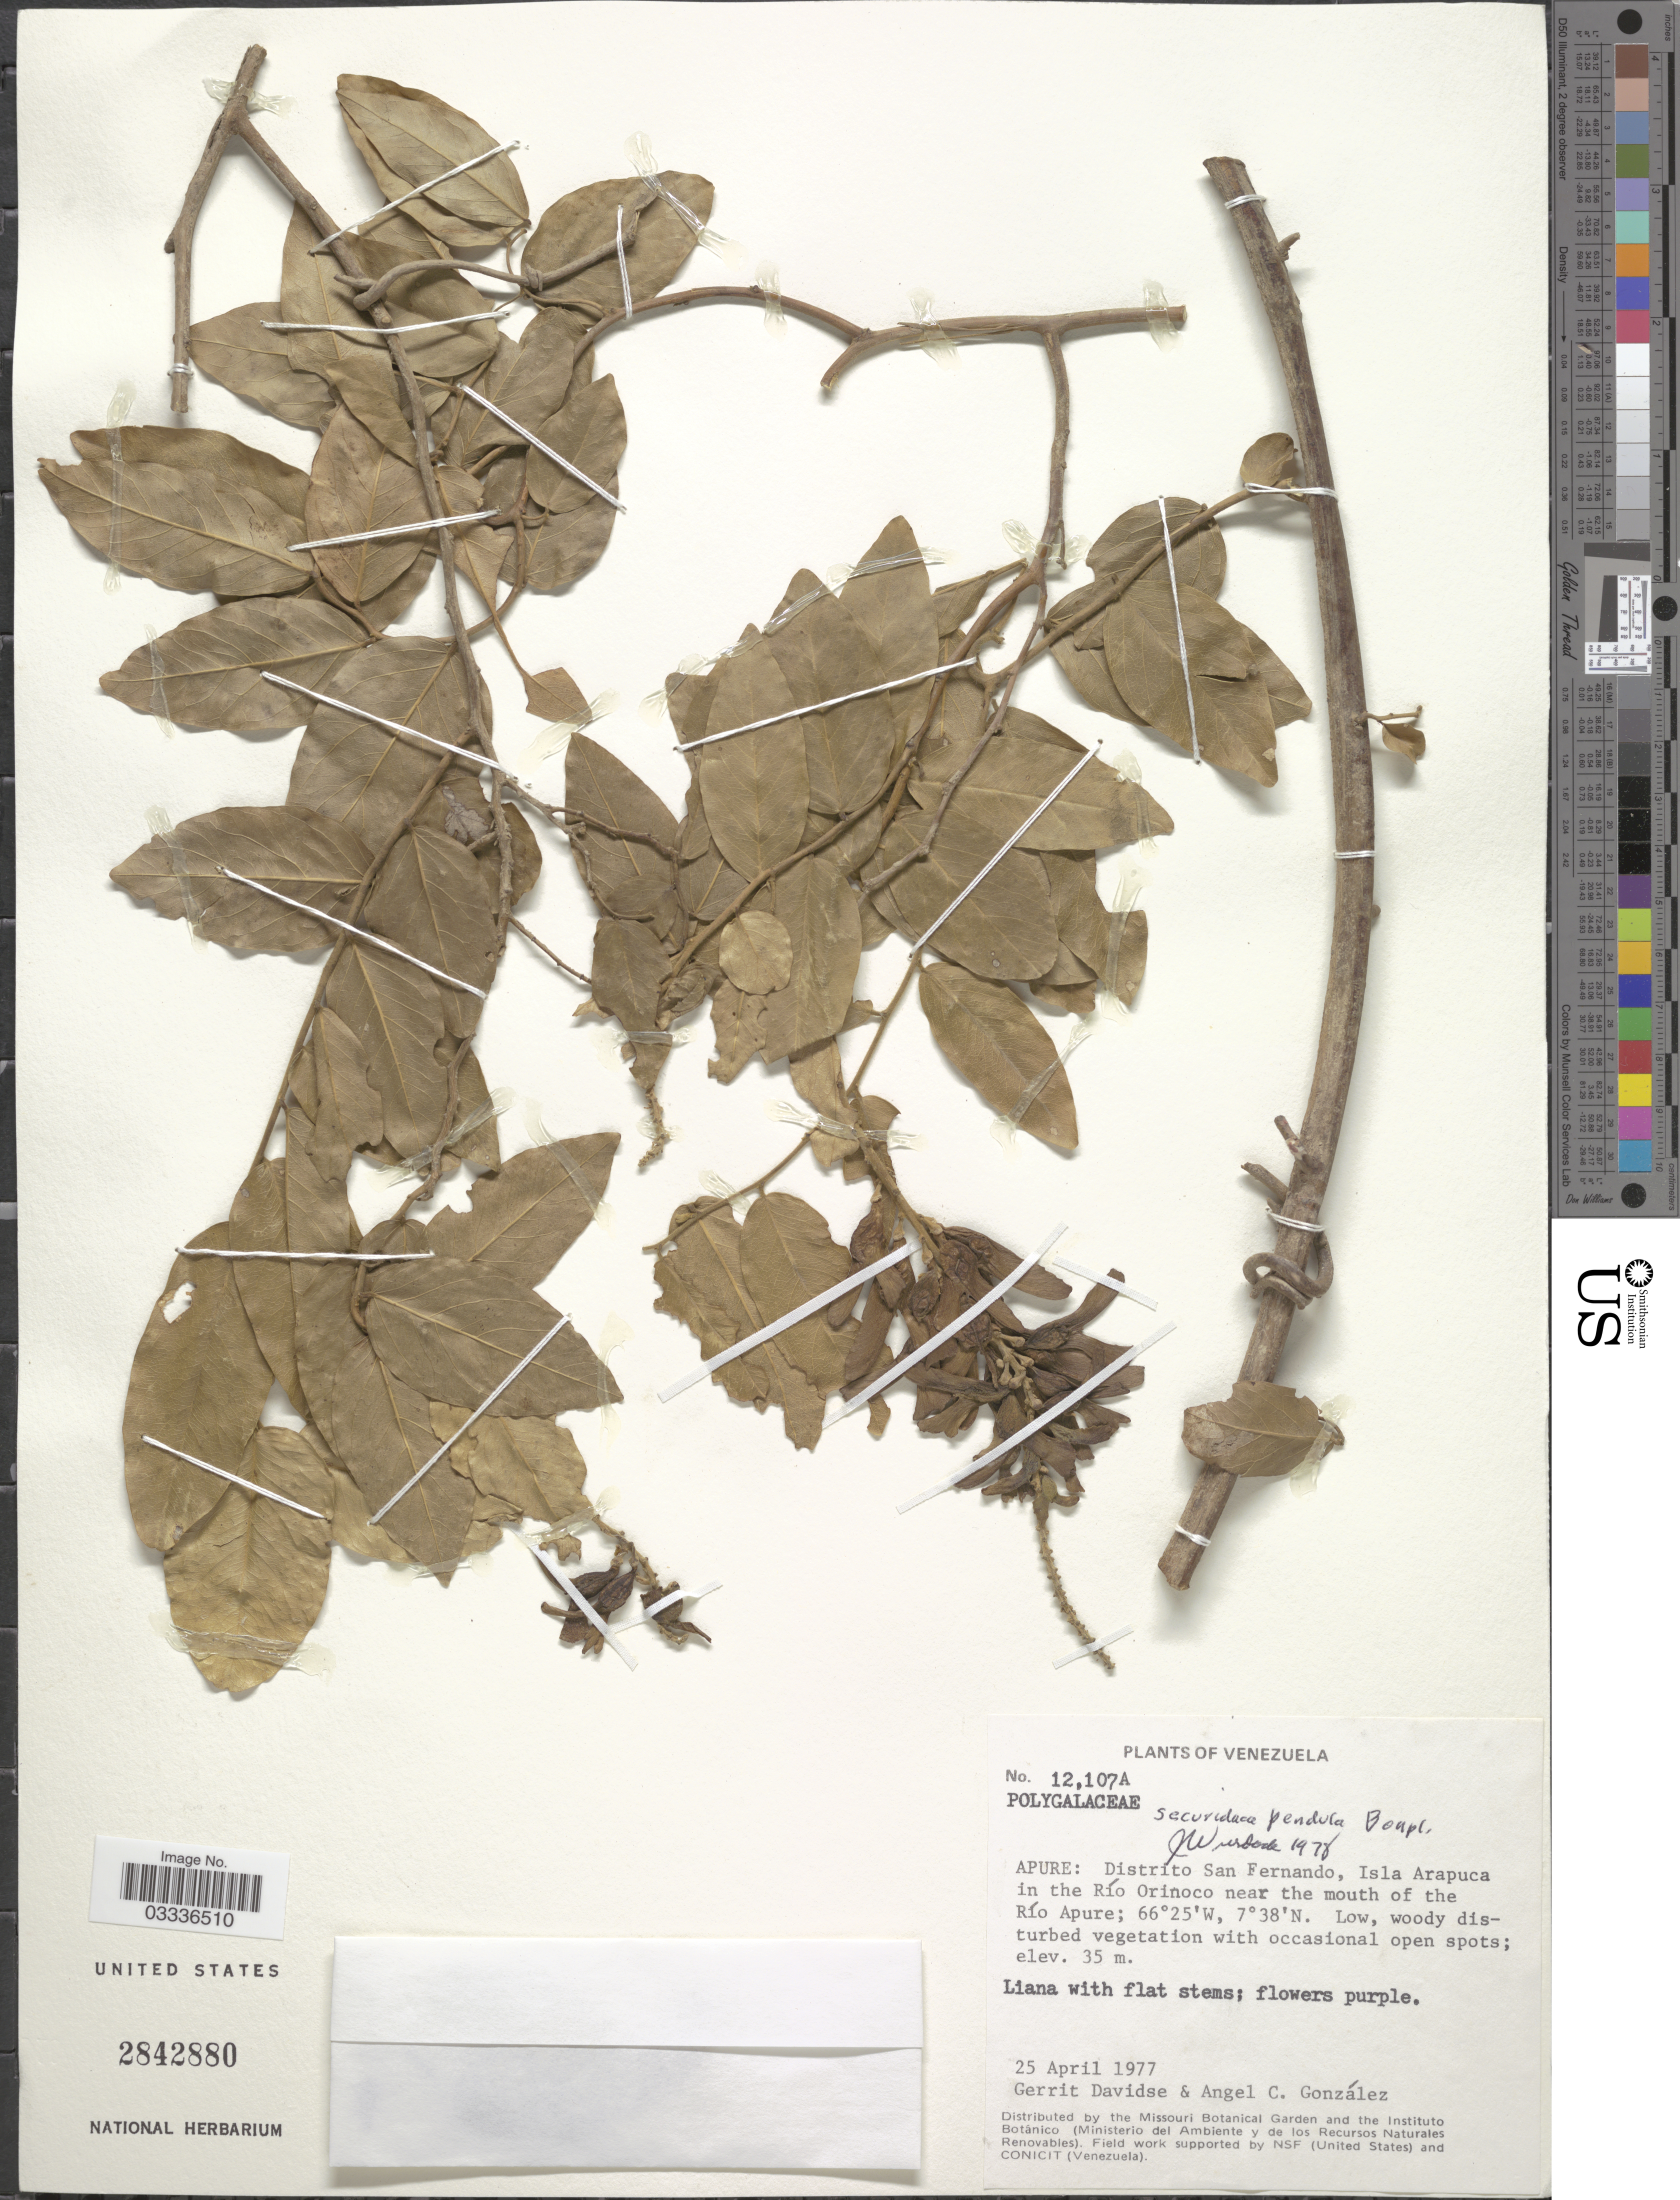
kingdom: Plantae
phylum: Tracheophyta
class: Magnoliopsida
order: Fabales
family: Polygalaceae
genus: Securidaca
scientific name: Securidaca pendula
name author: Bonpl.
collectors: G. Davidse & A. C. González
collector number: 12107A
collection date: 1977-04-25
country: Venezuela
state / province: Apure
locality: Distrito San Fernando, Isla Arapuca in the Río Orinoco near the mouth of the Río Apure.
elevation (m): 35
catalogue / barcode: US 2842880